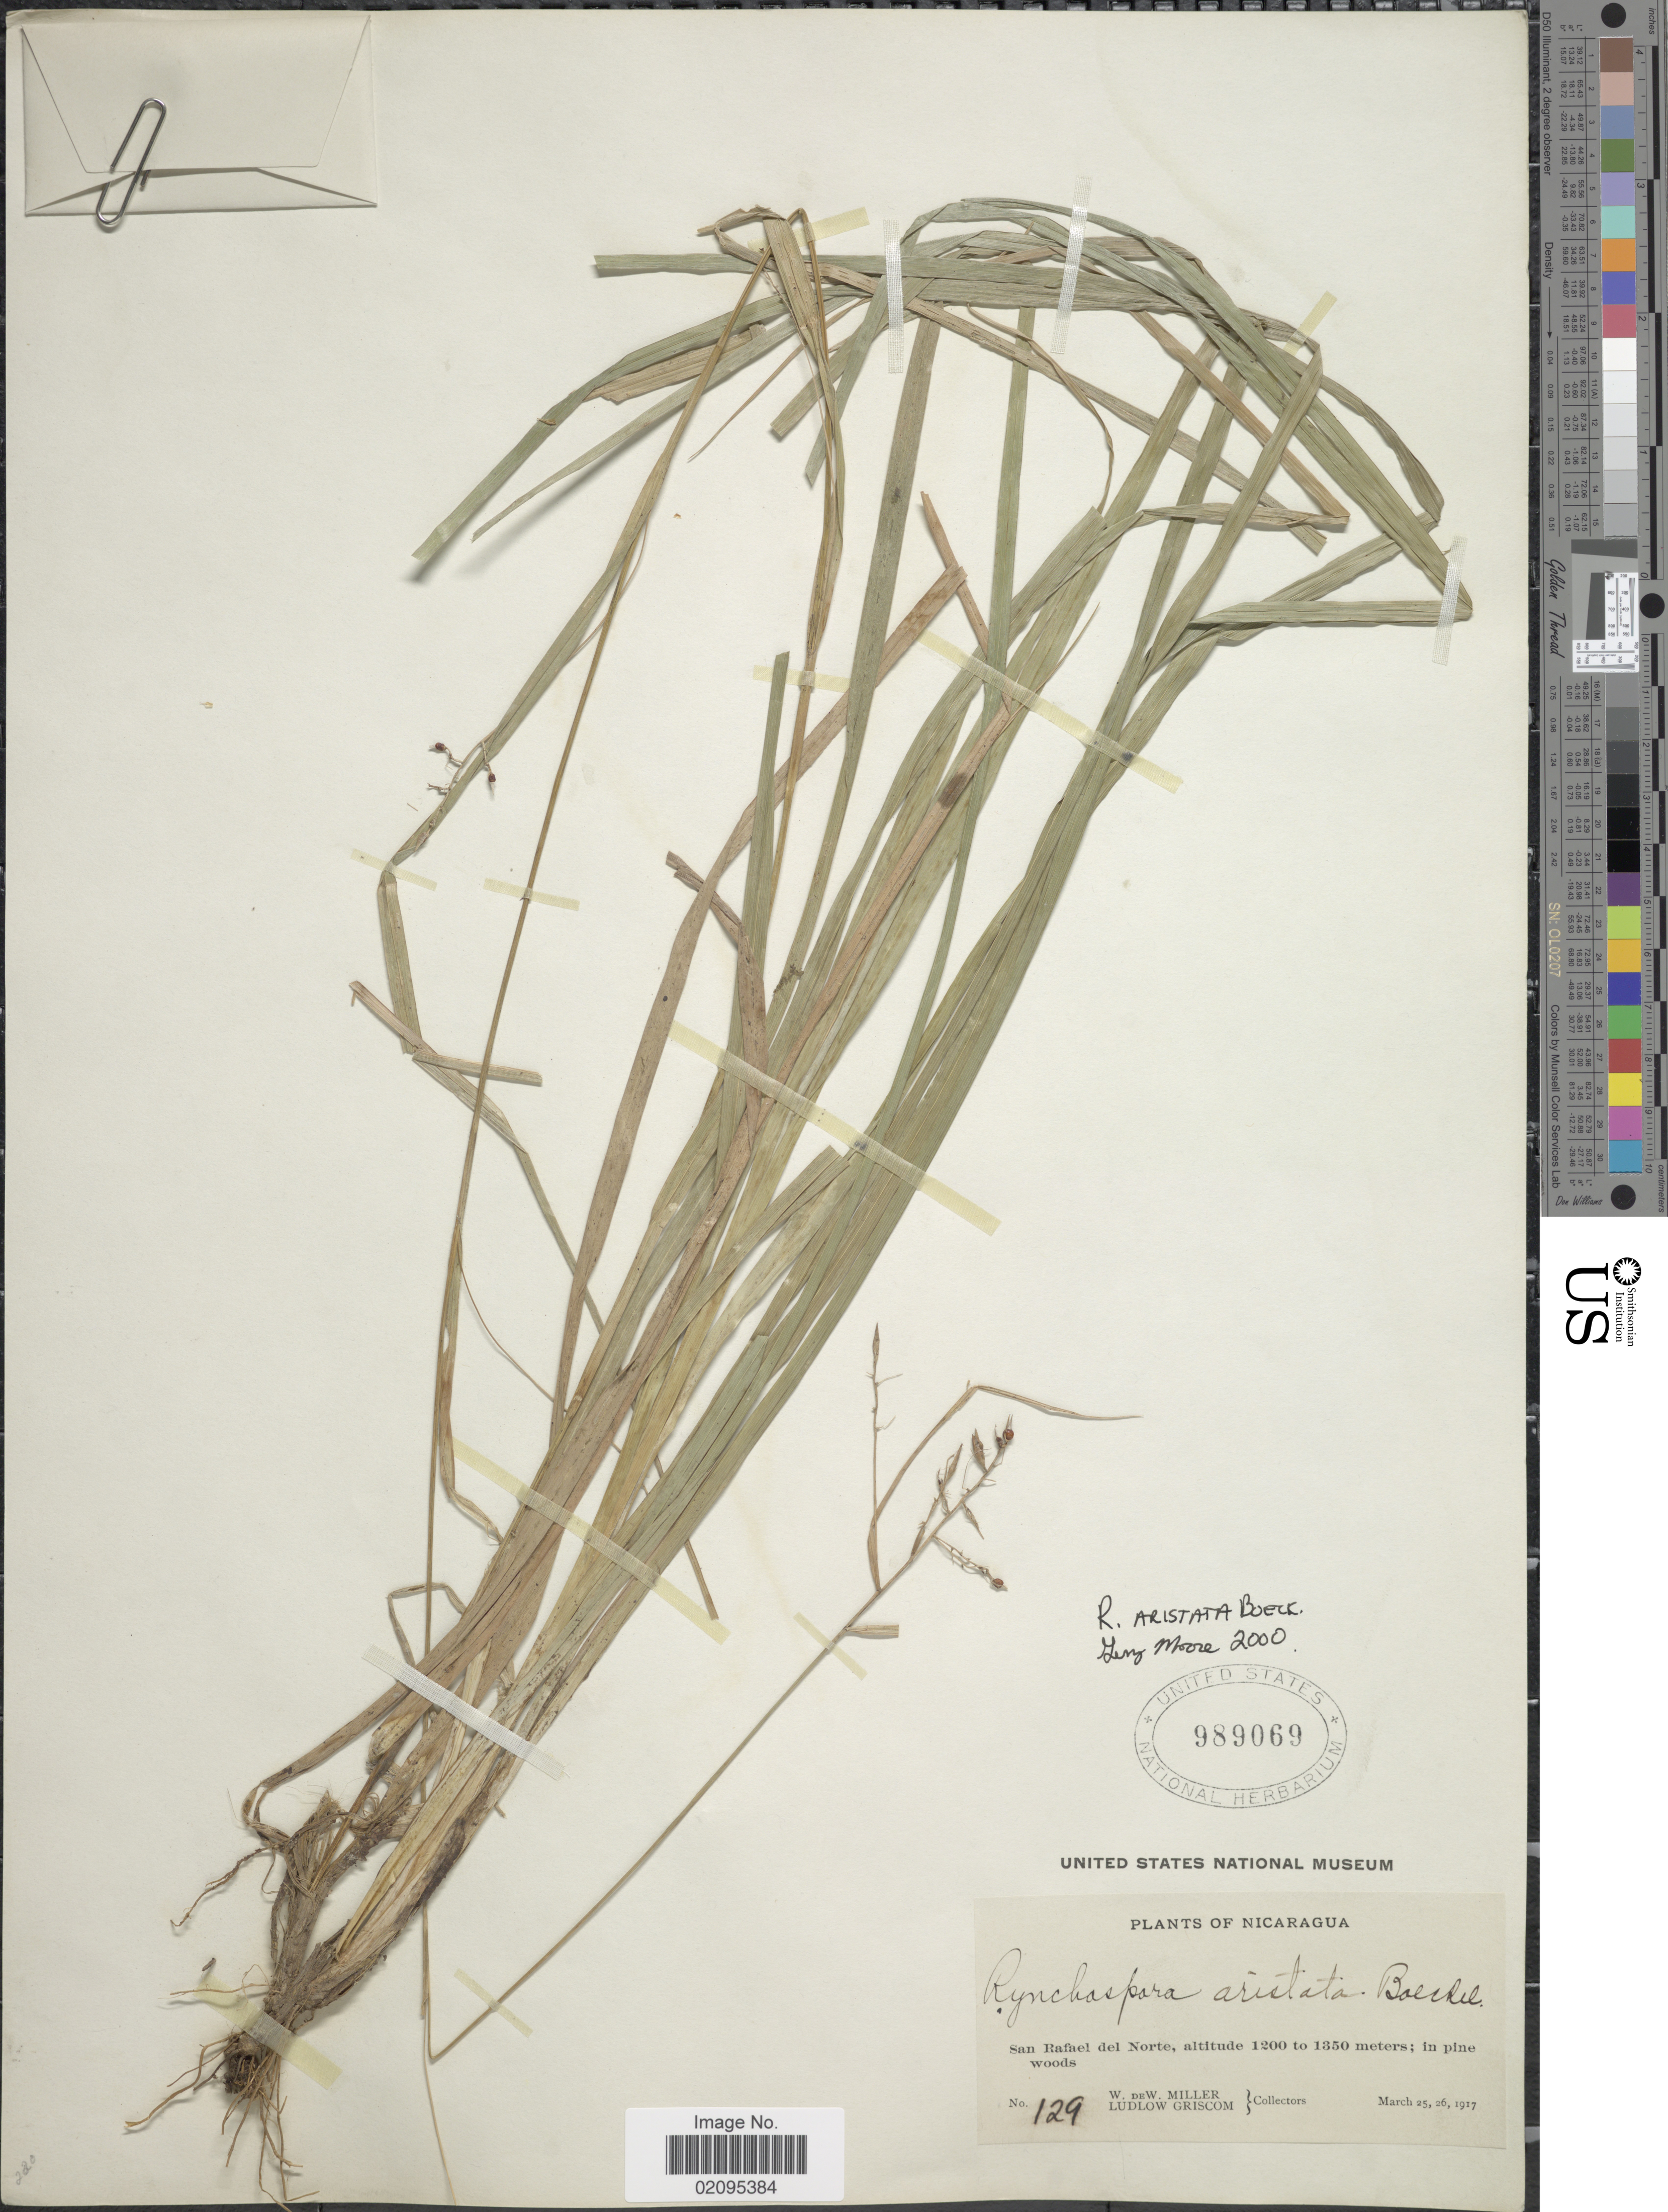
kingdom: Plantae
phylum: Tracheophyta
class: Liliopsida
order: Poales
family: Cyperaceae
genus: Rhynchospora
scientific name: Rhynchospora aristata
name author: Boeckeler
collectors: W. De Witt Miller & L. Griscom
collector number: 129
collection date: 1917-03-25/1917-03-26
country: Nicaragua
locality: San Rafael del Norte.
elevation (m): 1200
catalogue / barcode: US 989069